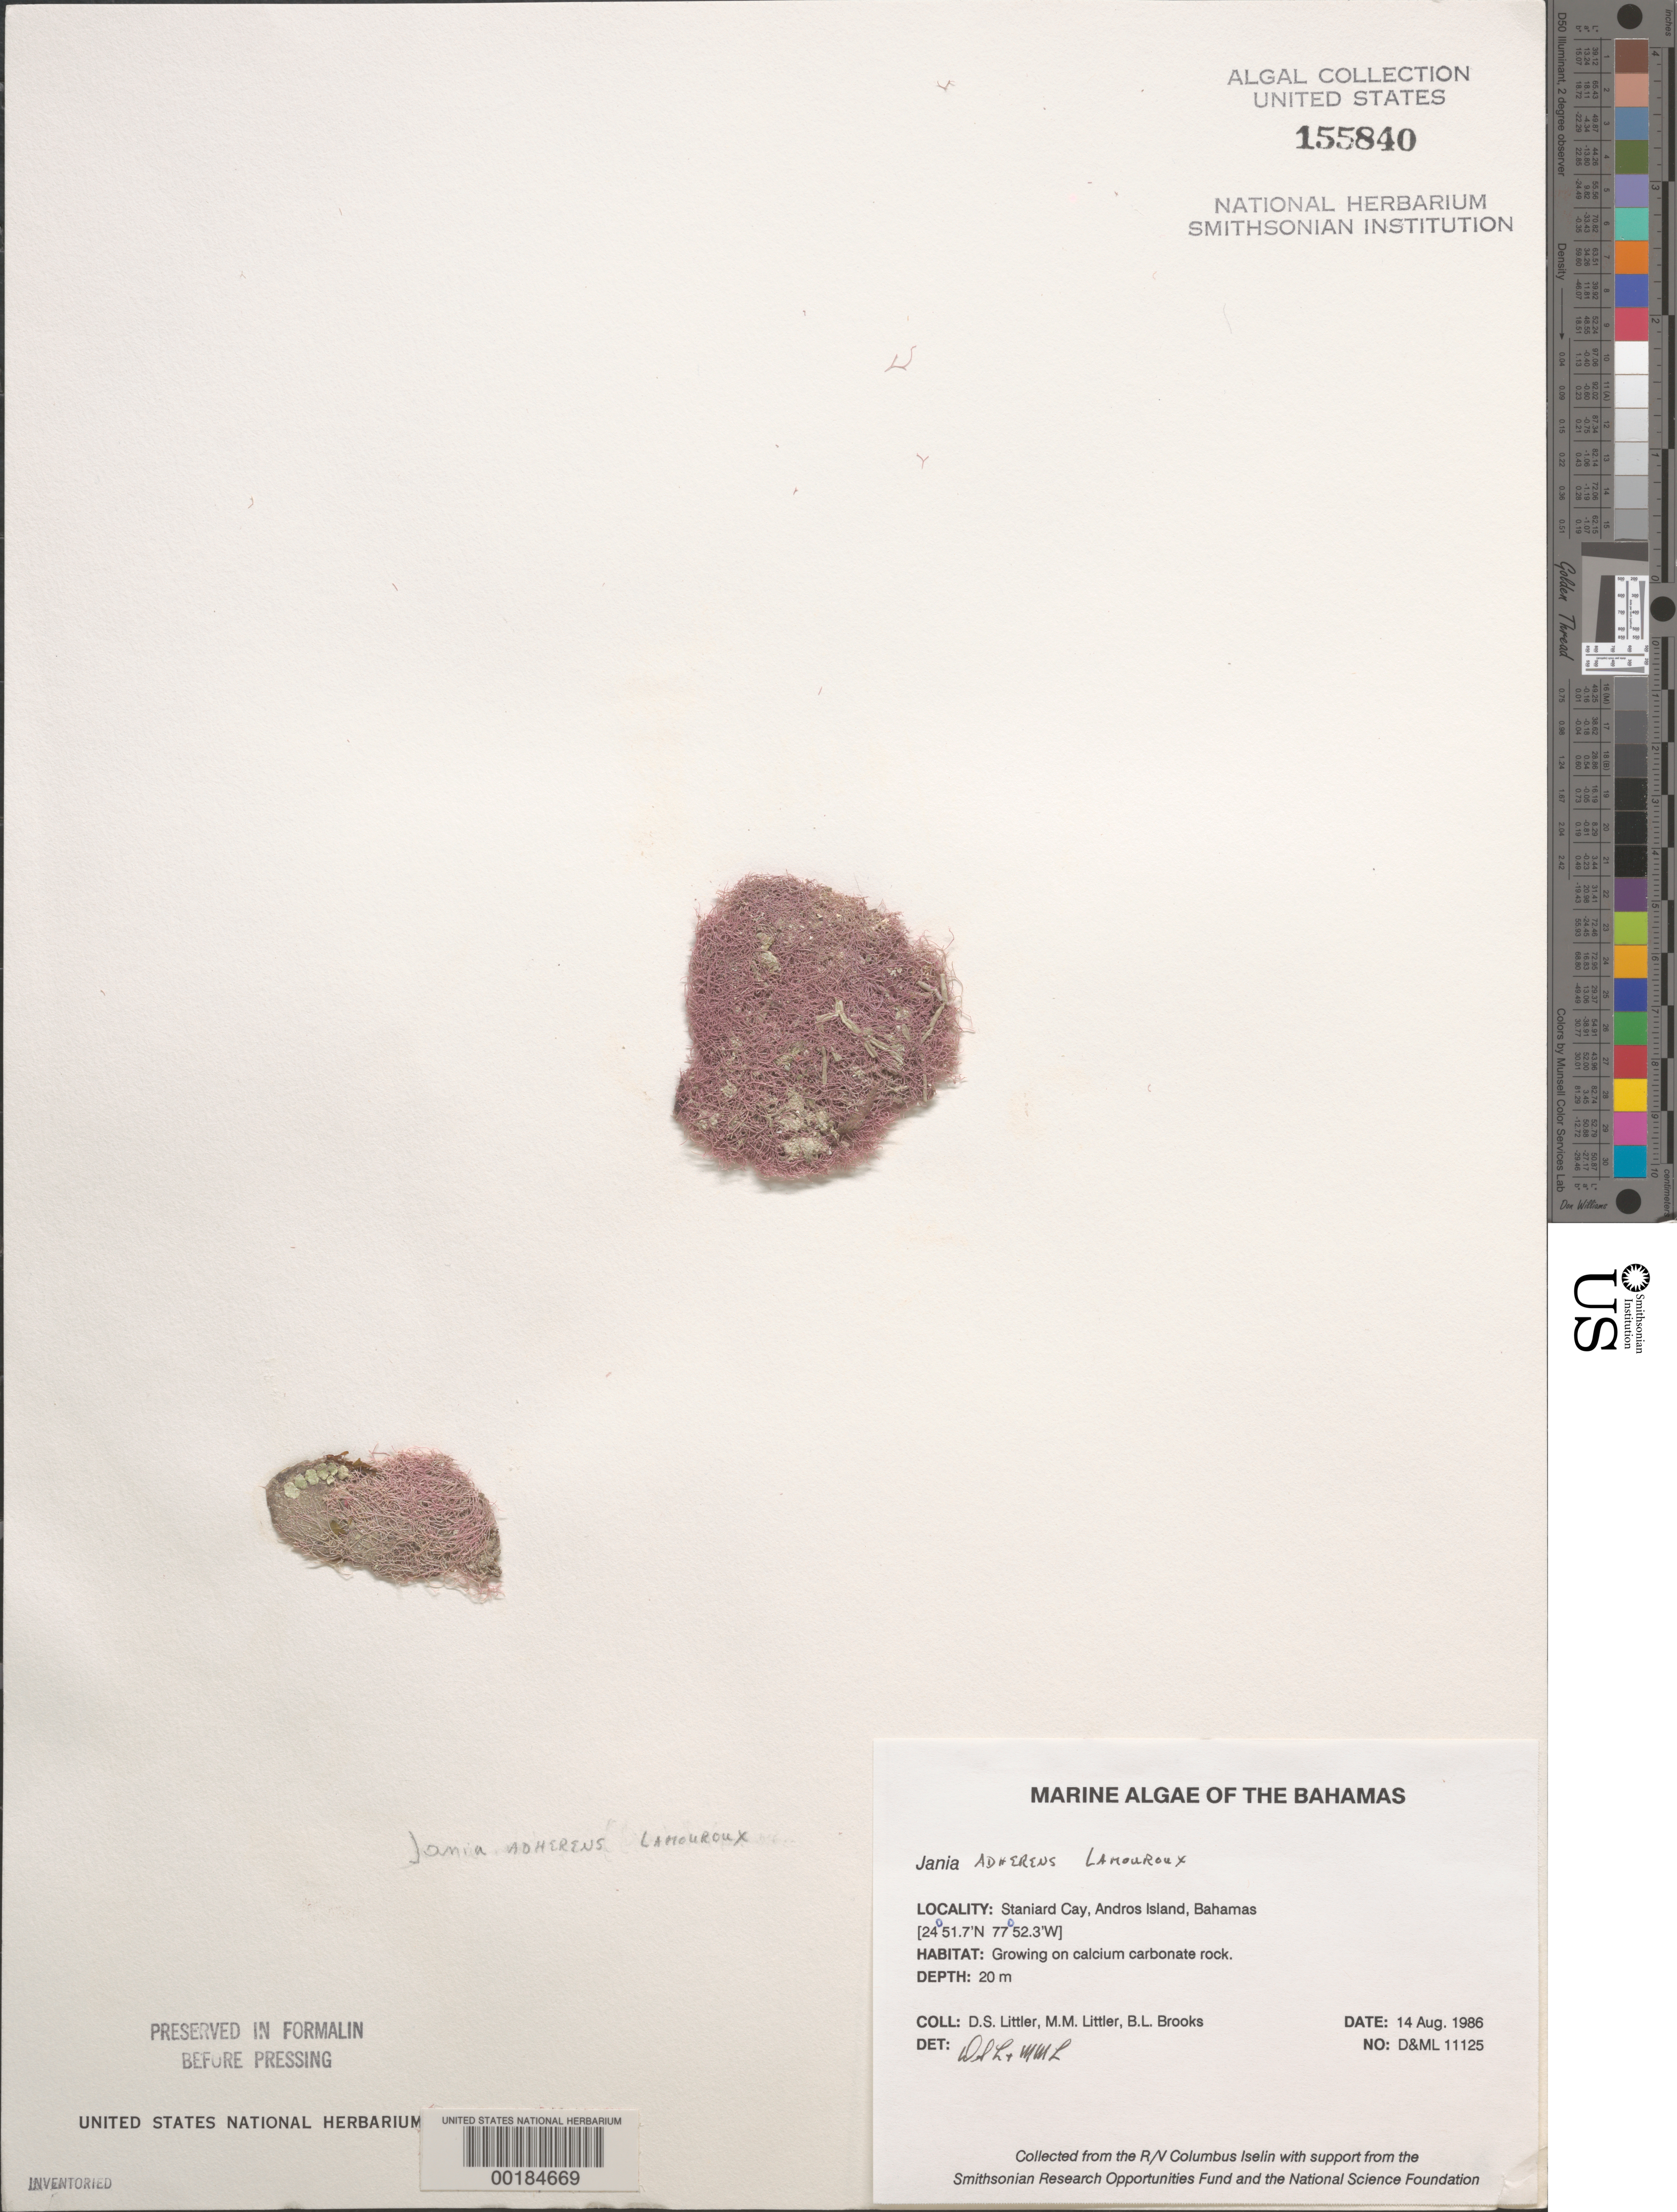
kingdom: Plantae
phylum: Rhodophyta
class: Florideophyceae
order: Corallinales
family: Corallinaceae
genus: Jania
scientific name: Jania pedunculatum var. adhaerens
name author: (J.V.Lamouroux) A.S.Harvey et al.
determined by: Algae name updating Project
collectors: D. S. Littler, M. M. Littler & B. Brooks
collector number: D&ML 11125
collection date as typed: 14 Aug 1986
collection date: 1986-08-14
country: Bahamas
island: Staniard Cay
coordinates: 24 51.7' N, 77 52.3' W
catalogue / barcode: US 155840